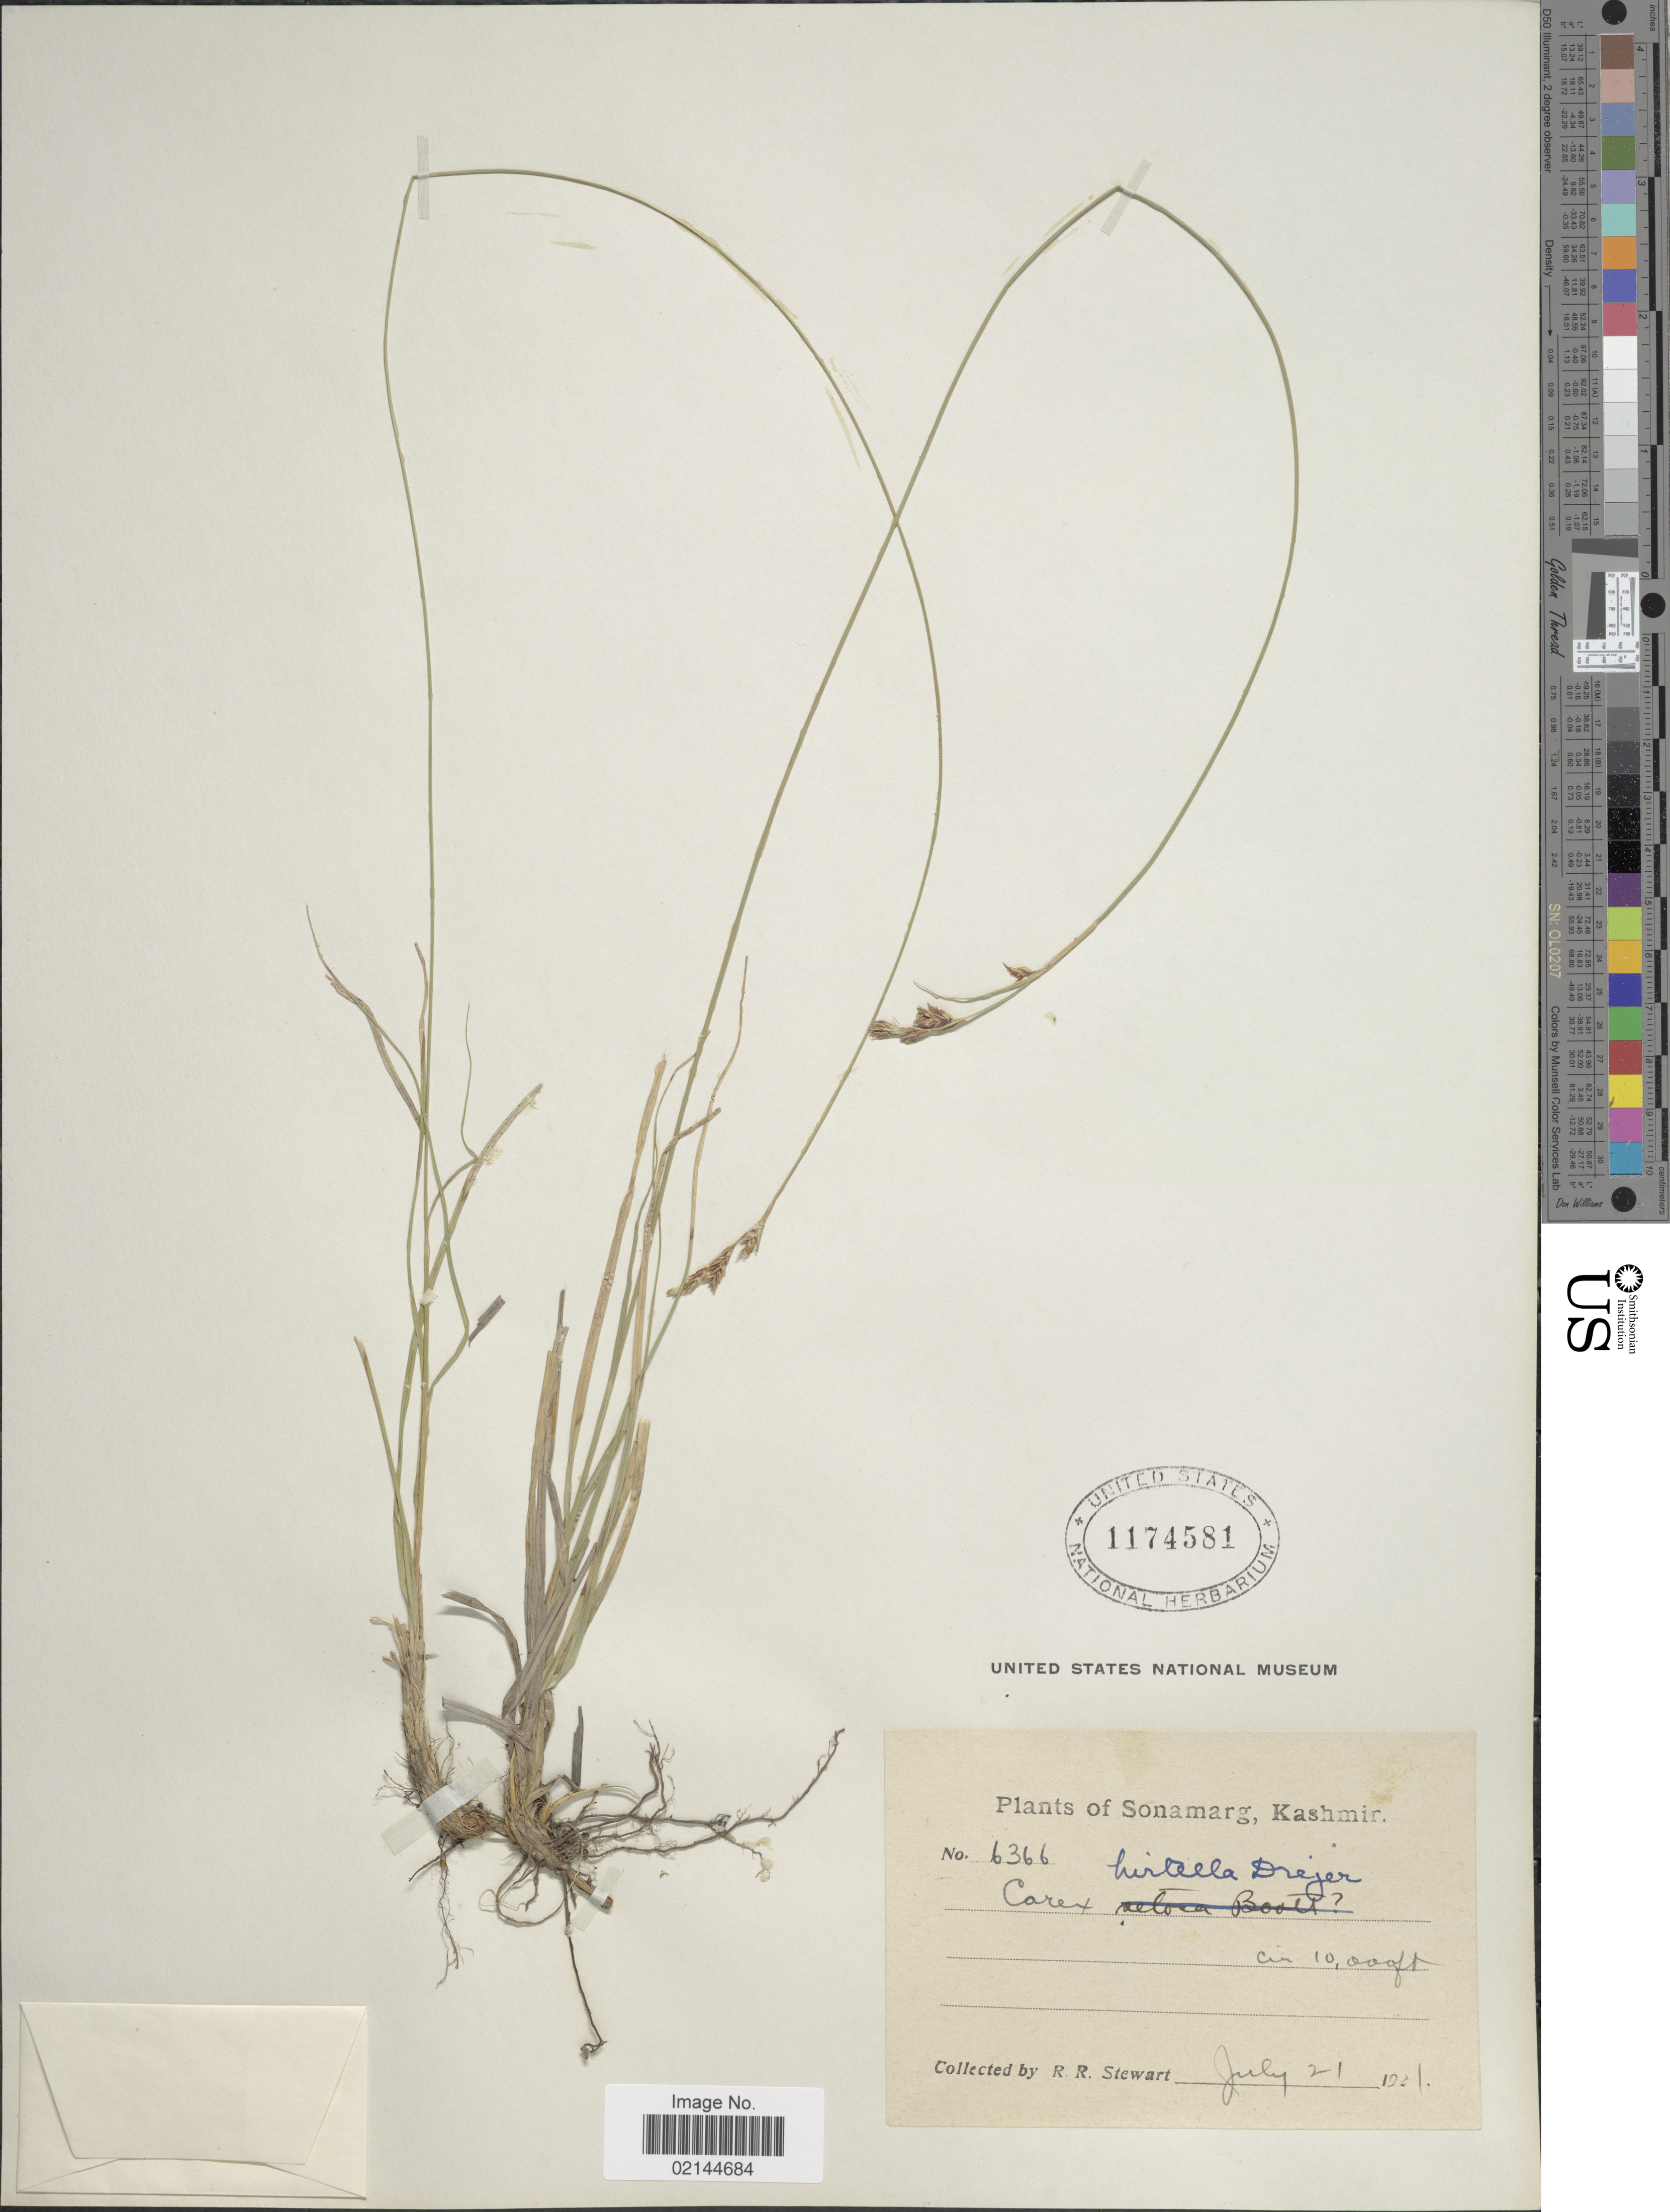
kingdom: Plantae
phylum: Tracheophyta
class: Liliopsida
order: Poales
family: Cyperaceae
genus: Carex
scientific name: Carex plectobasis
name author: V.I. Krecz.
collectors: R. R. Stewart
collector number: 6366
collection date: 1921-07-21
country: India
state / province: Jammu and Kashmir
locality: Sonamarg, Kashmir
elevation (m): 3048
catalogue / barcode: US 1174581